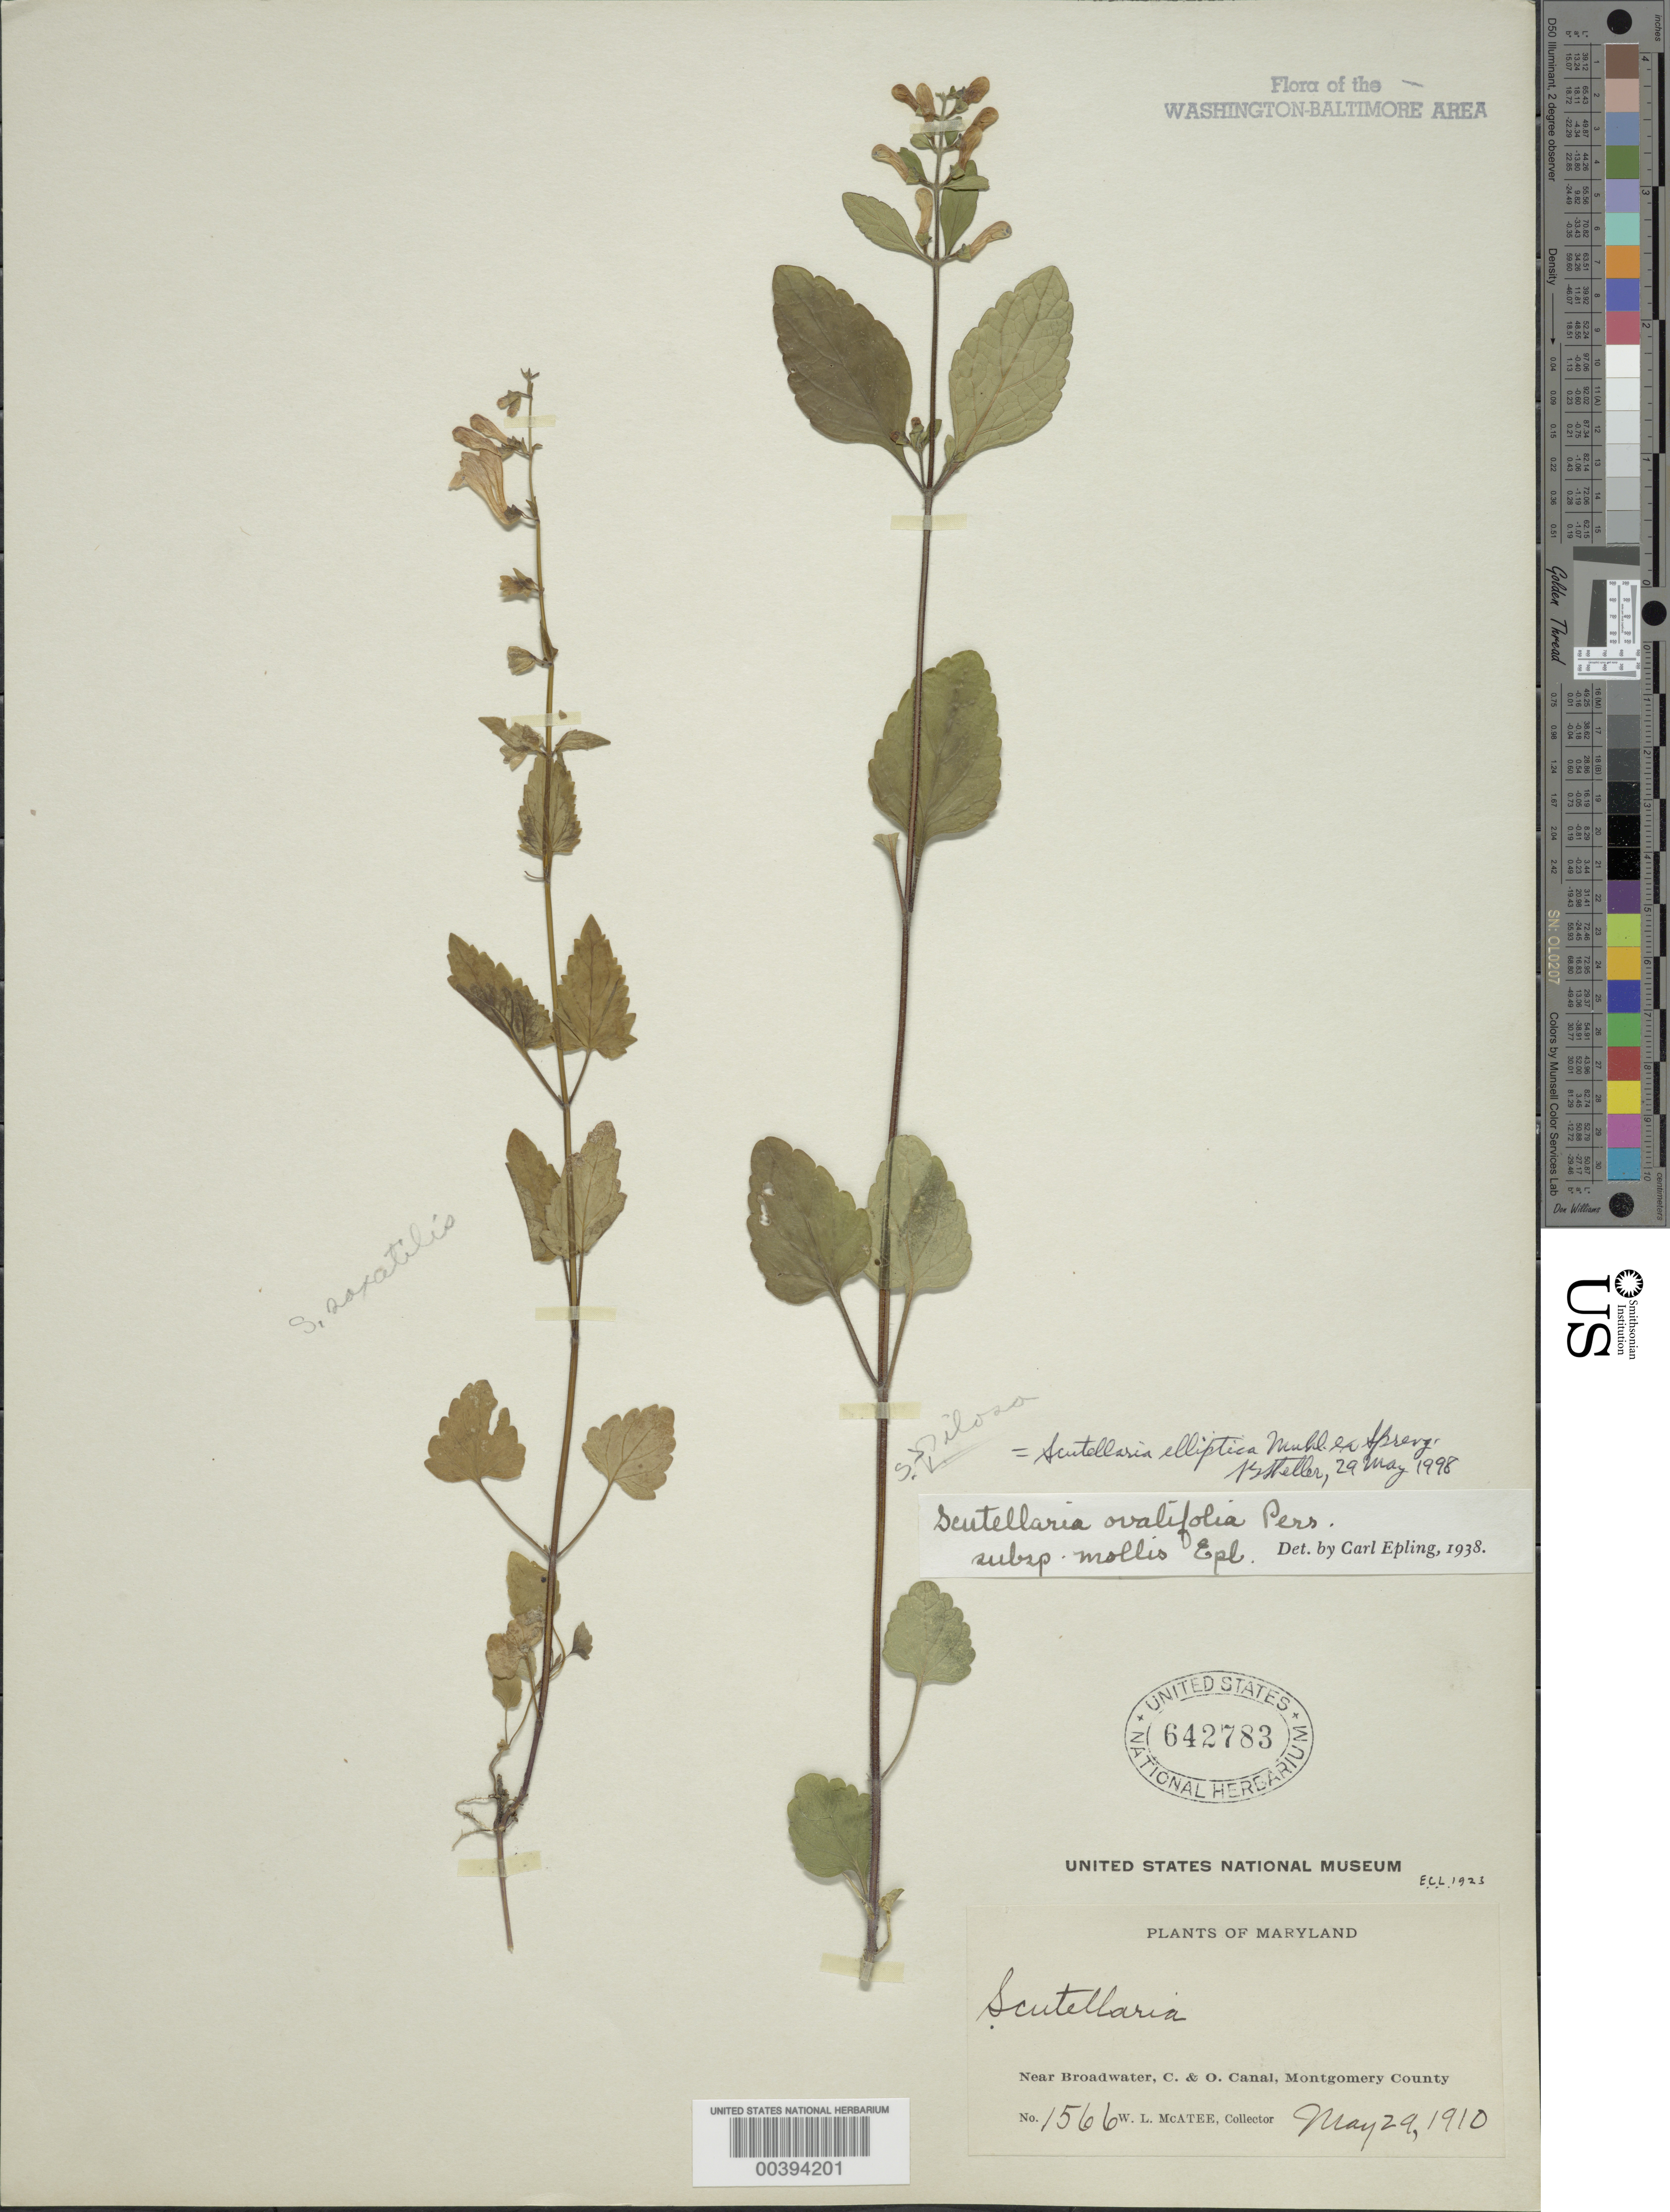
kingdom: Plantae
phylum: Tracheophyta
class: Magnoliopsida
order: Lamiales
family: Lamiaceae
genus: Scutellaria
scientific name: Scutellaria elliptica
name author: Muhl.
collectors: W. McAtee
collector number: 1566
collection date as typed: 29 May 1910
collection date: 1910-05-29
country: United States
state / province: Maryland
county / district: Montgomery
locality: C. & O. Canal near Widewater C. and O. Canal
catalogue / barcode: US 642783